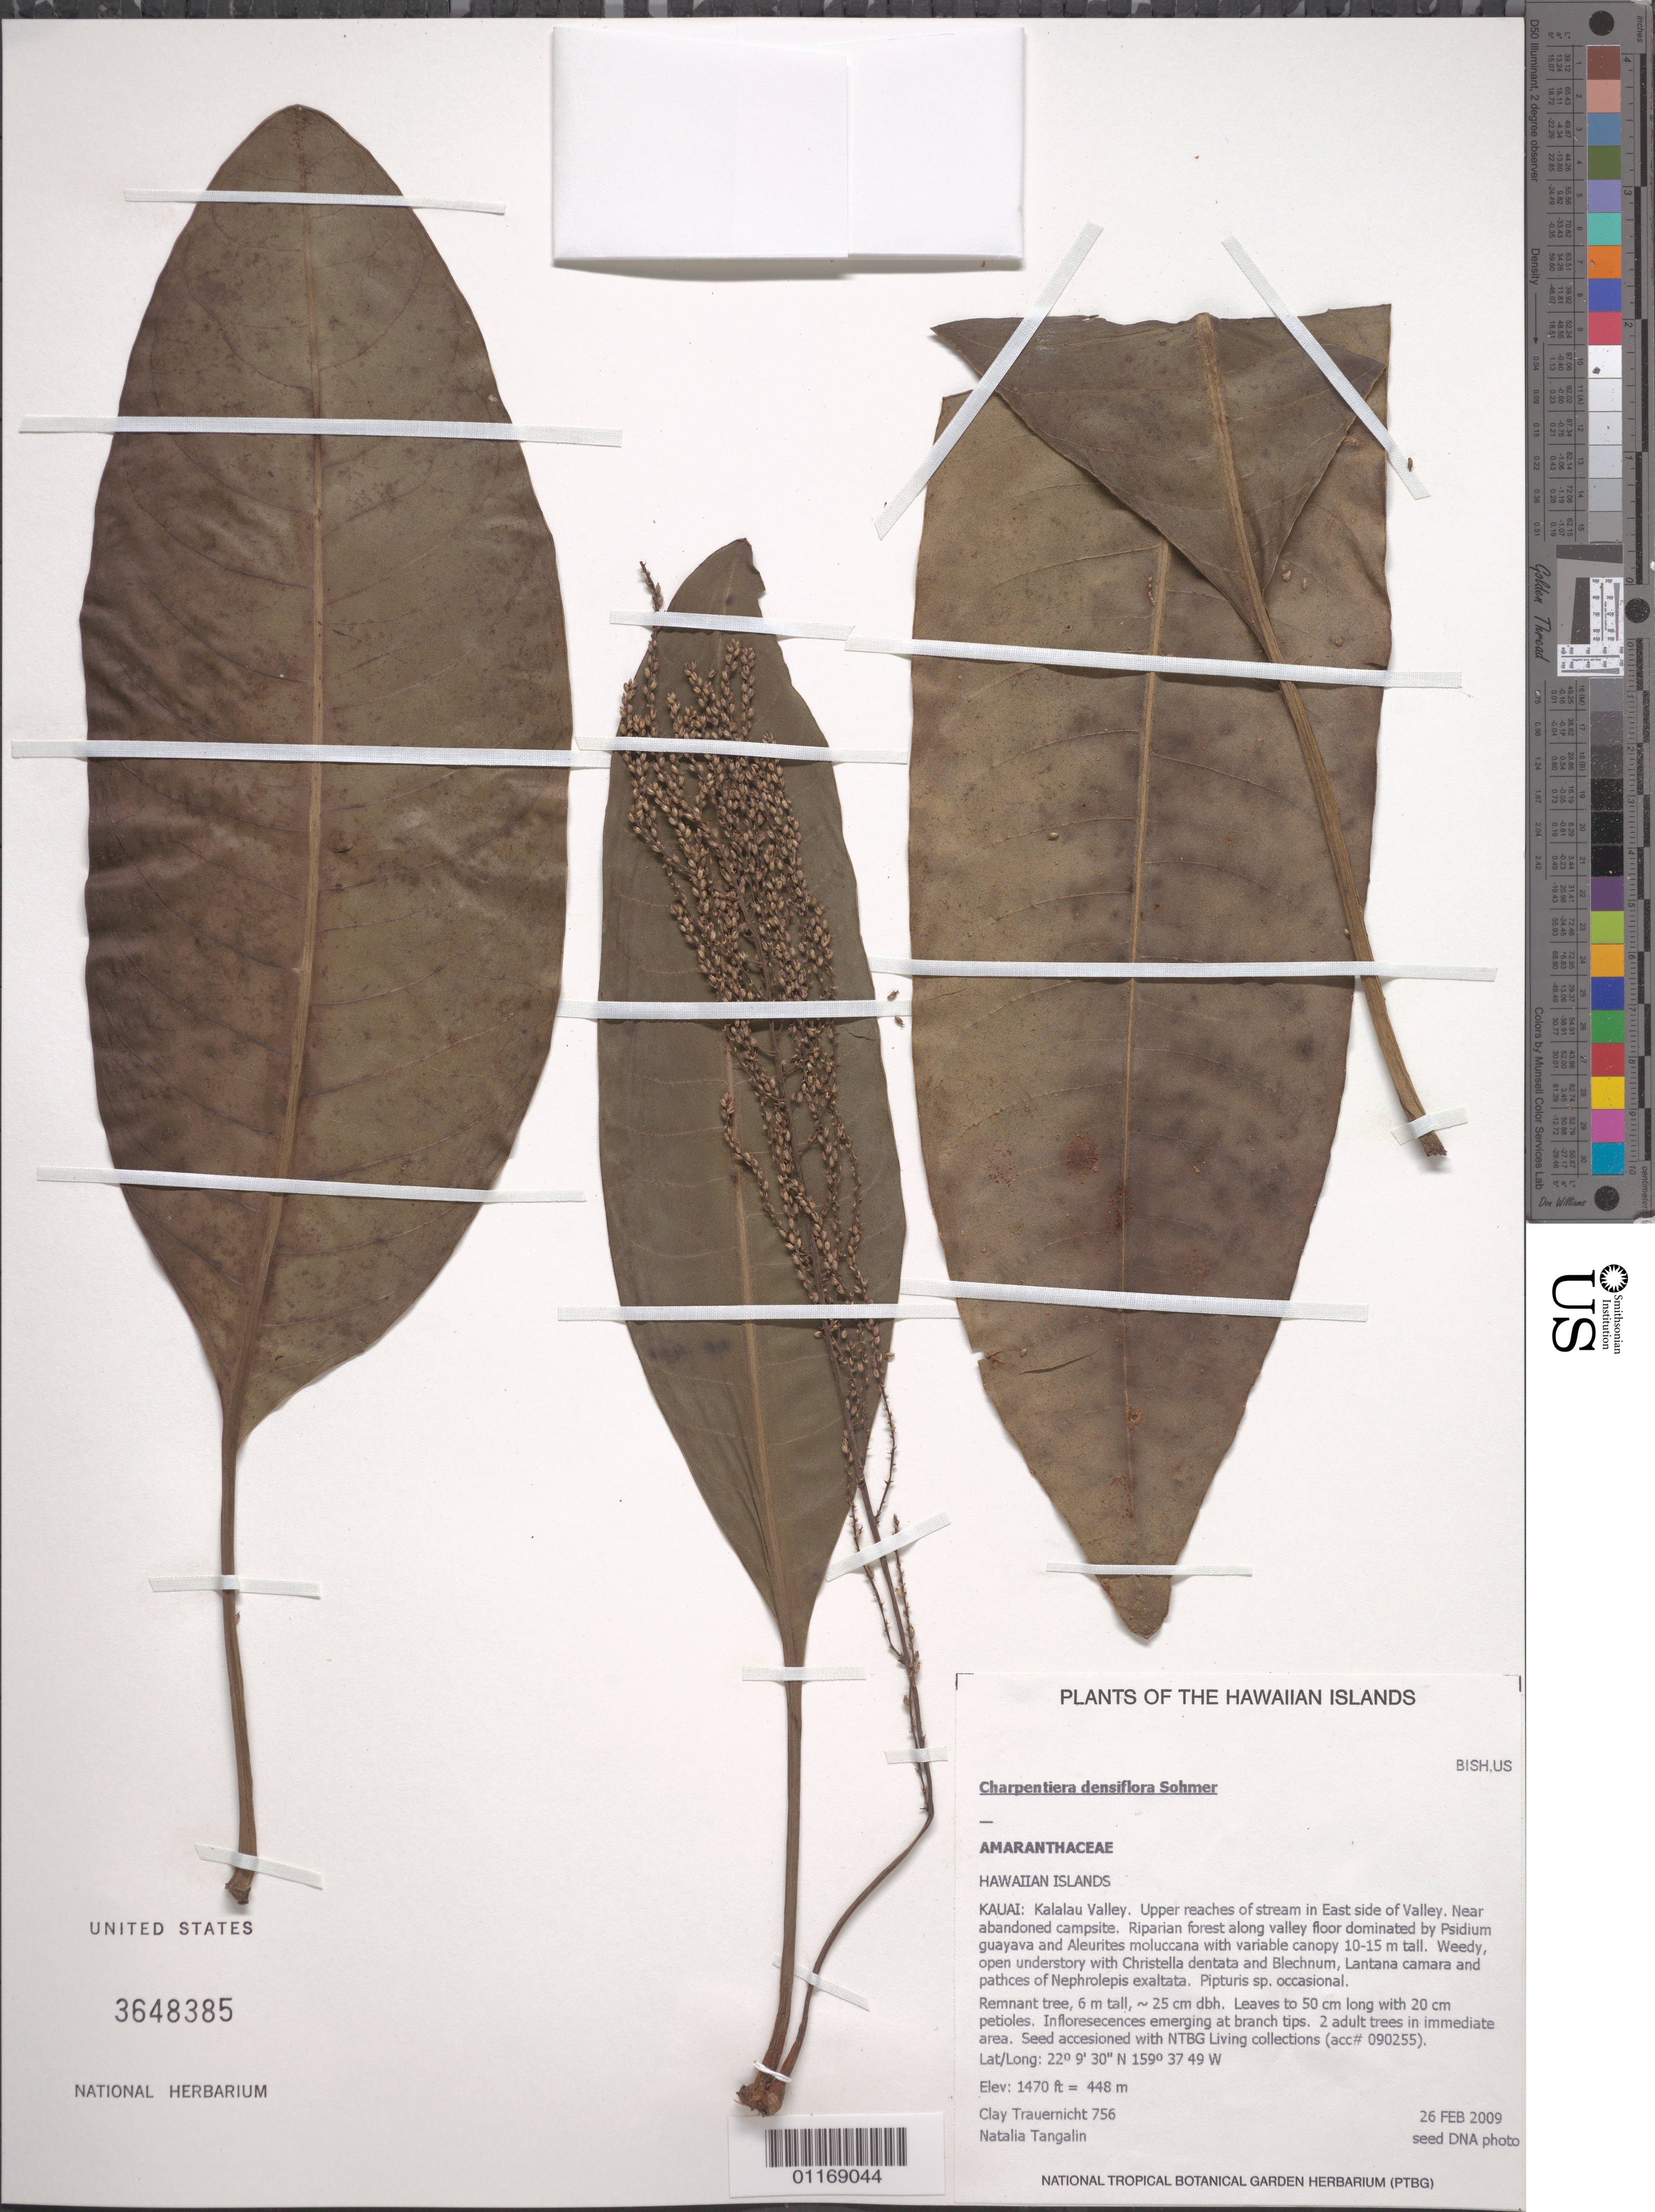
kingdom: Plantae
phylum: Tracheophyta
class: Magnoliopsida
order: Caryophyllales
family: Amaranthaceae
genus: Charpentiera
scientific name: Charpentiera densiflora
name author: Sohmer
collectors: C. Trauernicht & N. Tangalin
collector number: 756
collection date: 2009-02-26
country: United States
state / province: Hawaii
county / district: Kauai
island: Kaua'i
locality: Kalalau Valley, upper reaches of stream in East side of valley, near abandoned campsite.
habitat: Riparian forest.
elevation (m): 448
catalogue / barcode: US 3648385